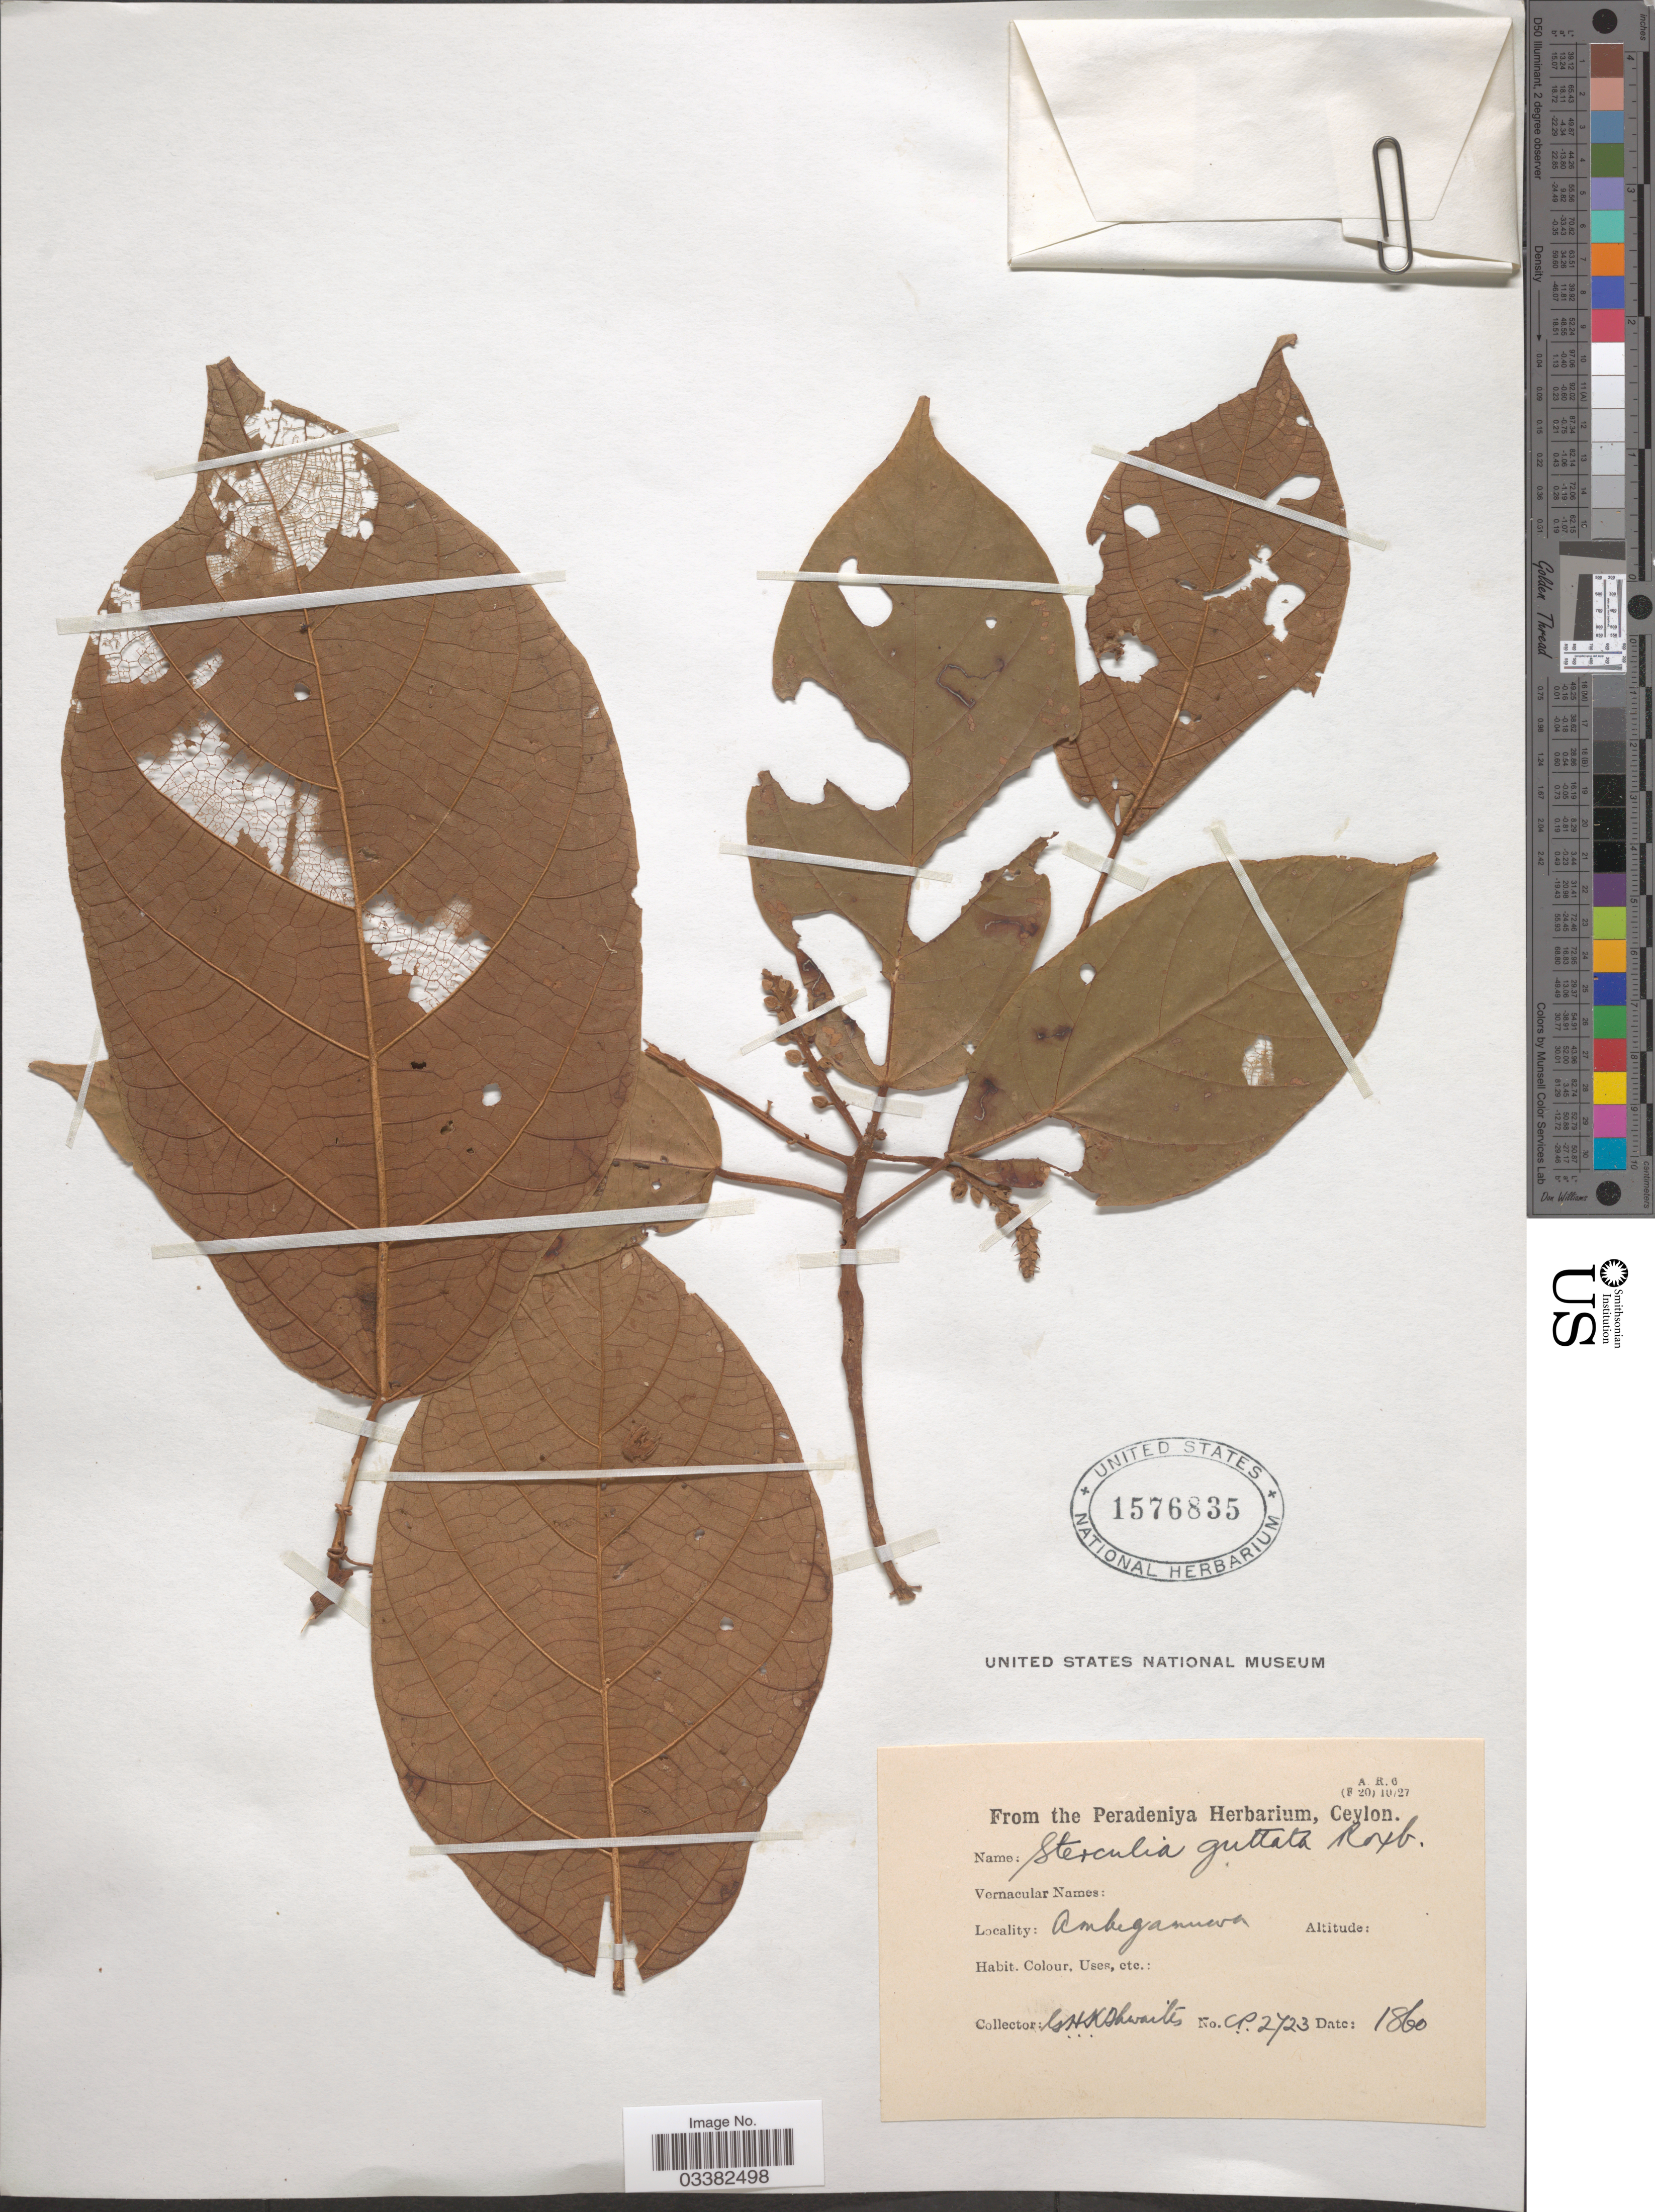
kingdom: Plantae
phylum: Tracheophyta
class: Magnoliopsida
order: Malvales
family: Malvaceae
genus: Sterculia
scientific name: Sterculia guttata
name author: Roxb. ex G. Don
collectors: G. H. K. Thwaites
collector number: CP2723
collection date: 1860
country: Sri Lanka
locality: Ceylon. Ambagamuwa.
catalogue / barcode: US 1576835